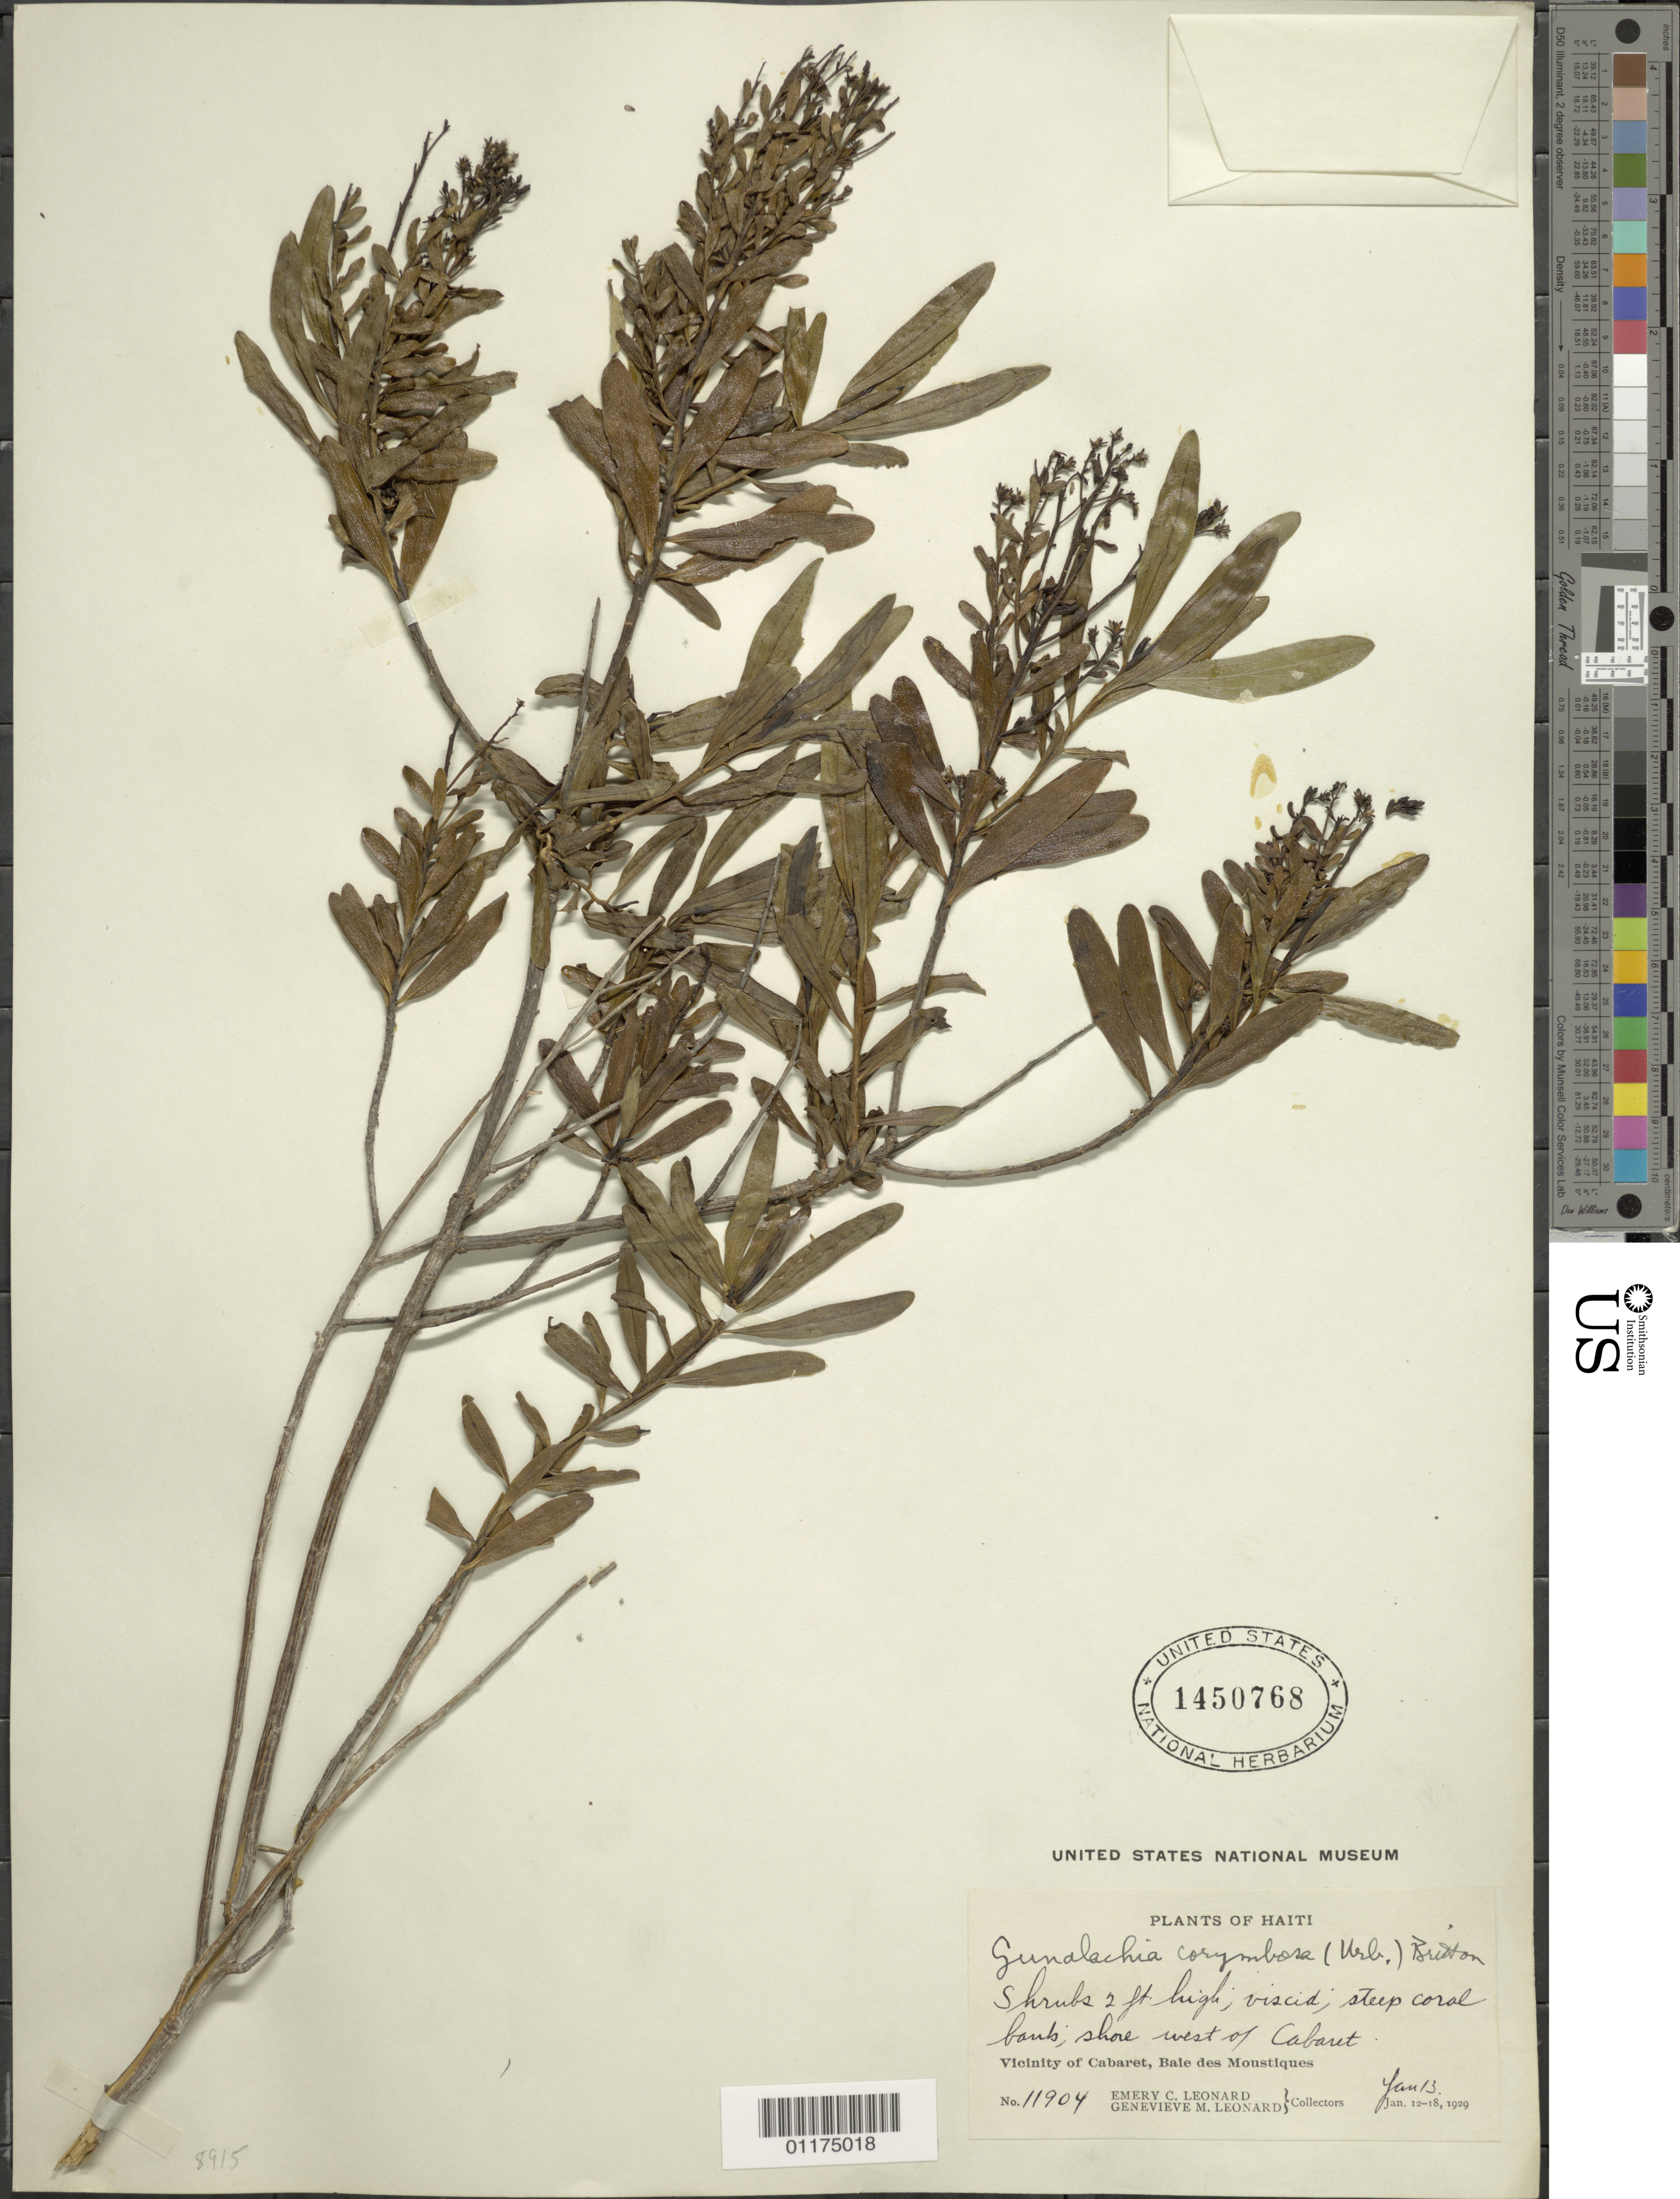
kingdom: Plantae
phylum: Tracheophyta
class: Magnoliopsida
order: Asterales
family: Asteraceae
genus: Gundlachia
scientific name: Gundlachia corymbosa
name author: (Urb.) Britton ex Bold.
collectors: E. C. Leonard & G. M. Leonard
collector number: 11904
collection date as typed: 13 Jan 1929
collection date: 1929-01-13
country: Haiti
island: Hispaniola I.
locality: Vicinity of Cabaret, Bale des Moustiques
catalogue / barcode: US 1450768